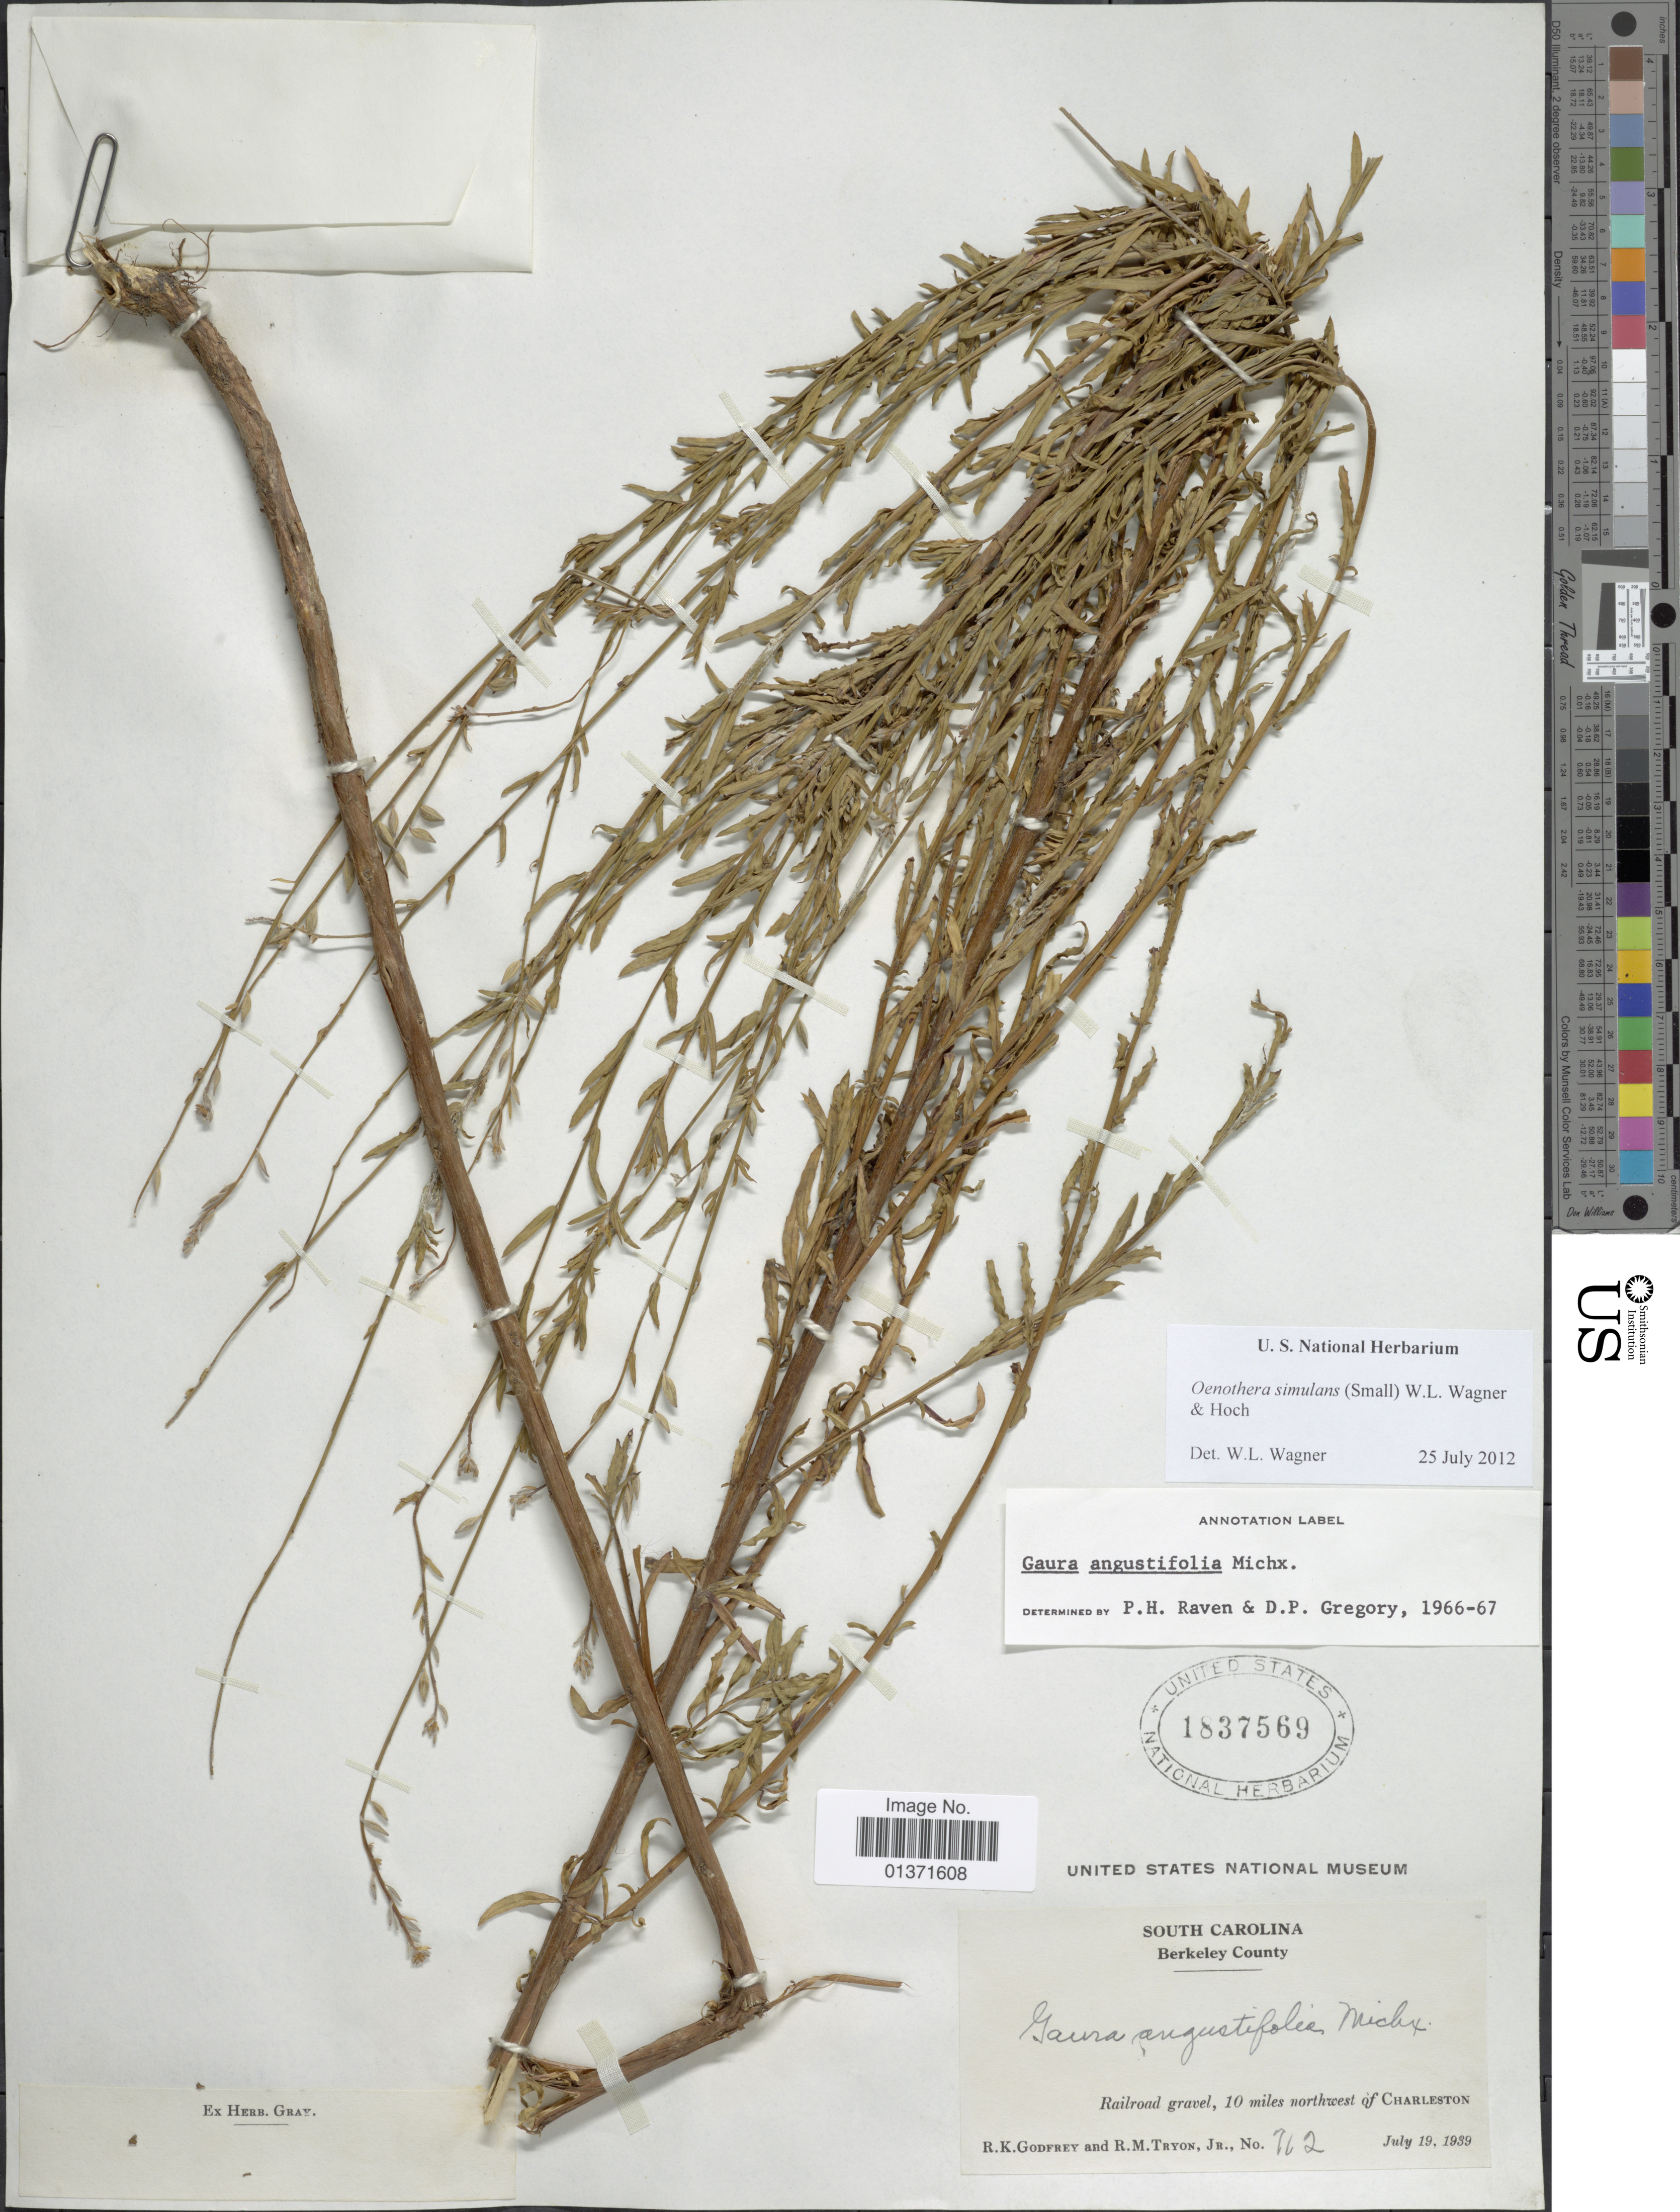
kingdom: Plantae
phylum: Tracheophyta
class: Magnoliopsida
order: Myrtales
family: Onagraceae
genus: Oenothera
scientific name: Oenothera simulans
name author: Michx.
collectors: R. K. Godfrey & R. M. Tryon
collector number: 762*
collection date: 1939-07-19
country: United States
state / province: South Carolina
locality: Berkeley County, 10 miles northwest of Charleston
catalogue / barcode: US 1837569